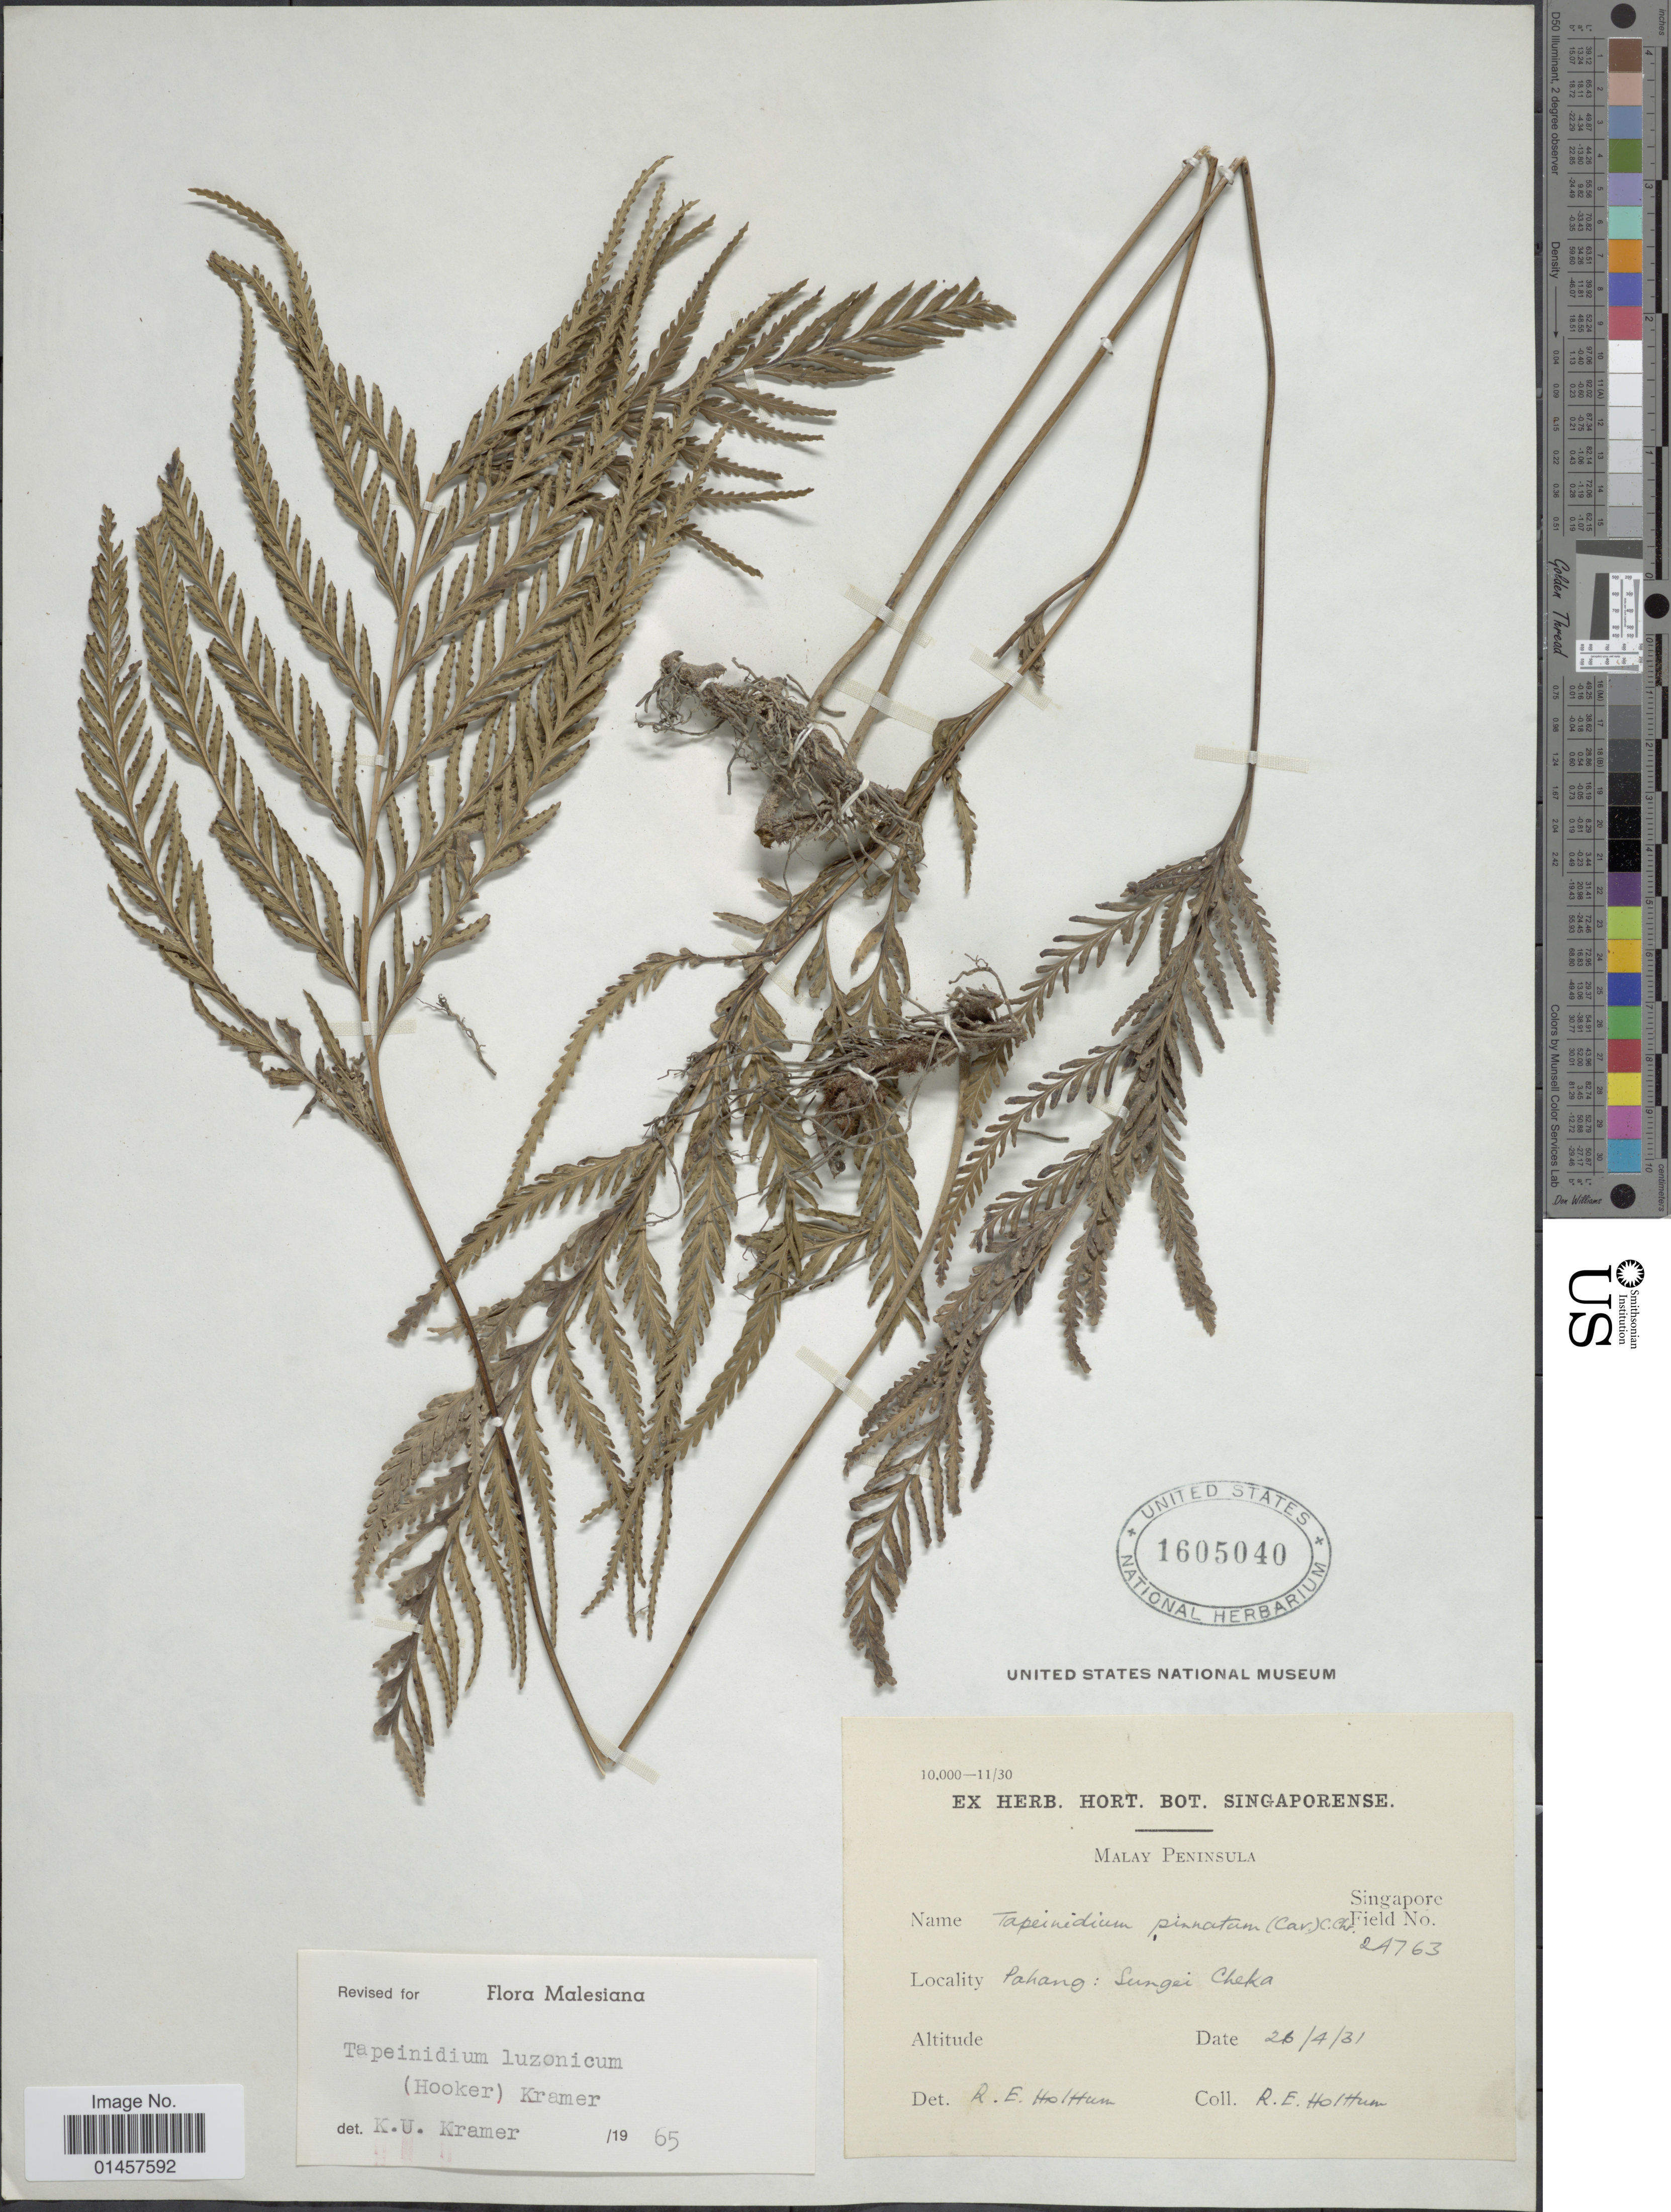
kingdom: Plantae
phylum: Tracheophyta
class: Polypodiopsida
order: Polypodiales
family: Lindsaeaceae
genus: Tapeinidium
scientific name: Tapeinidium luzonicum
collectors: R. E. Holttum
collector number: Singapore Field 24763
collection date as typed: Transcribed d/m/y: 26/4/31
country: Malaysia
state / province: Pahang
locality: Malay Peninsula, Pahang: Sungei Cheka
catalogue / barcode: US 1605040